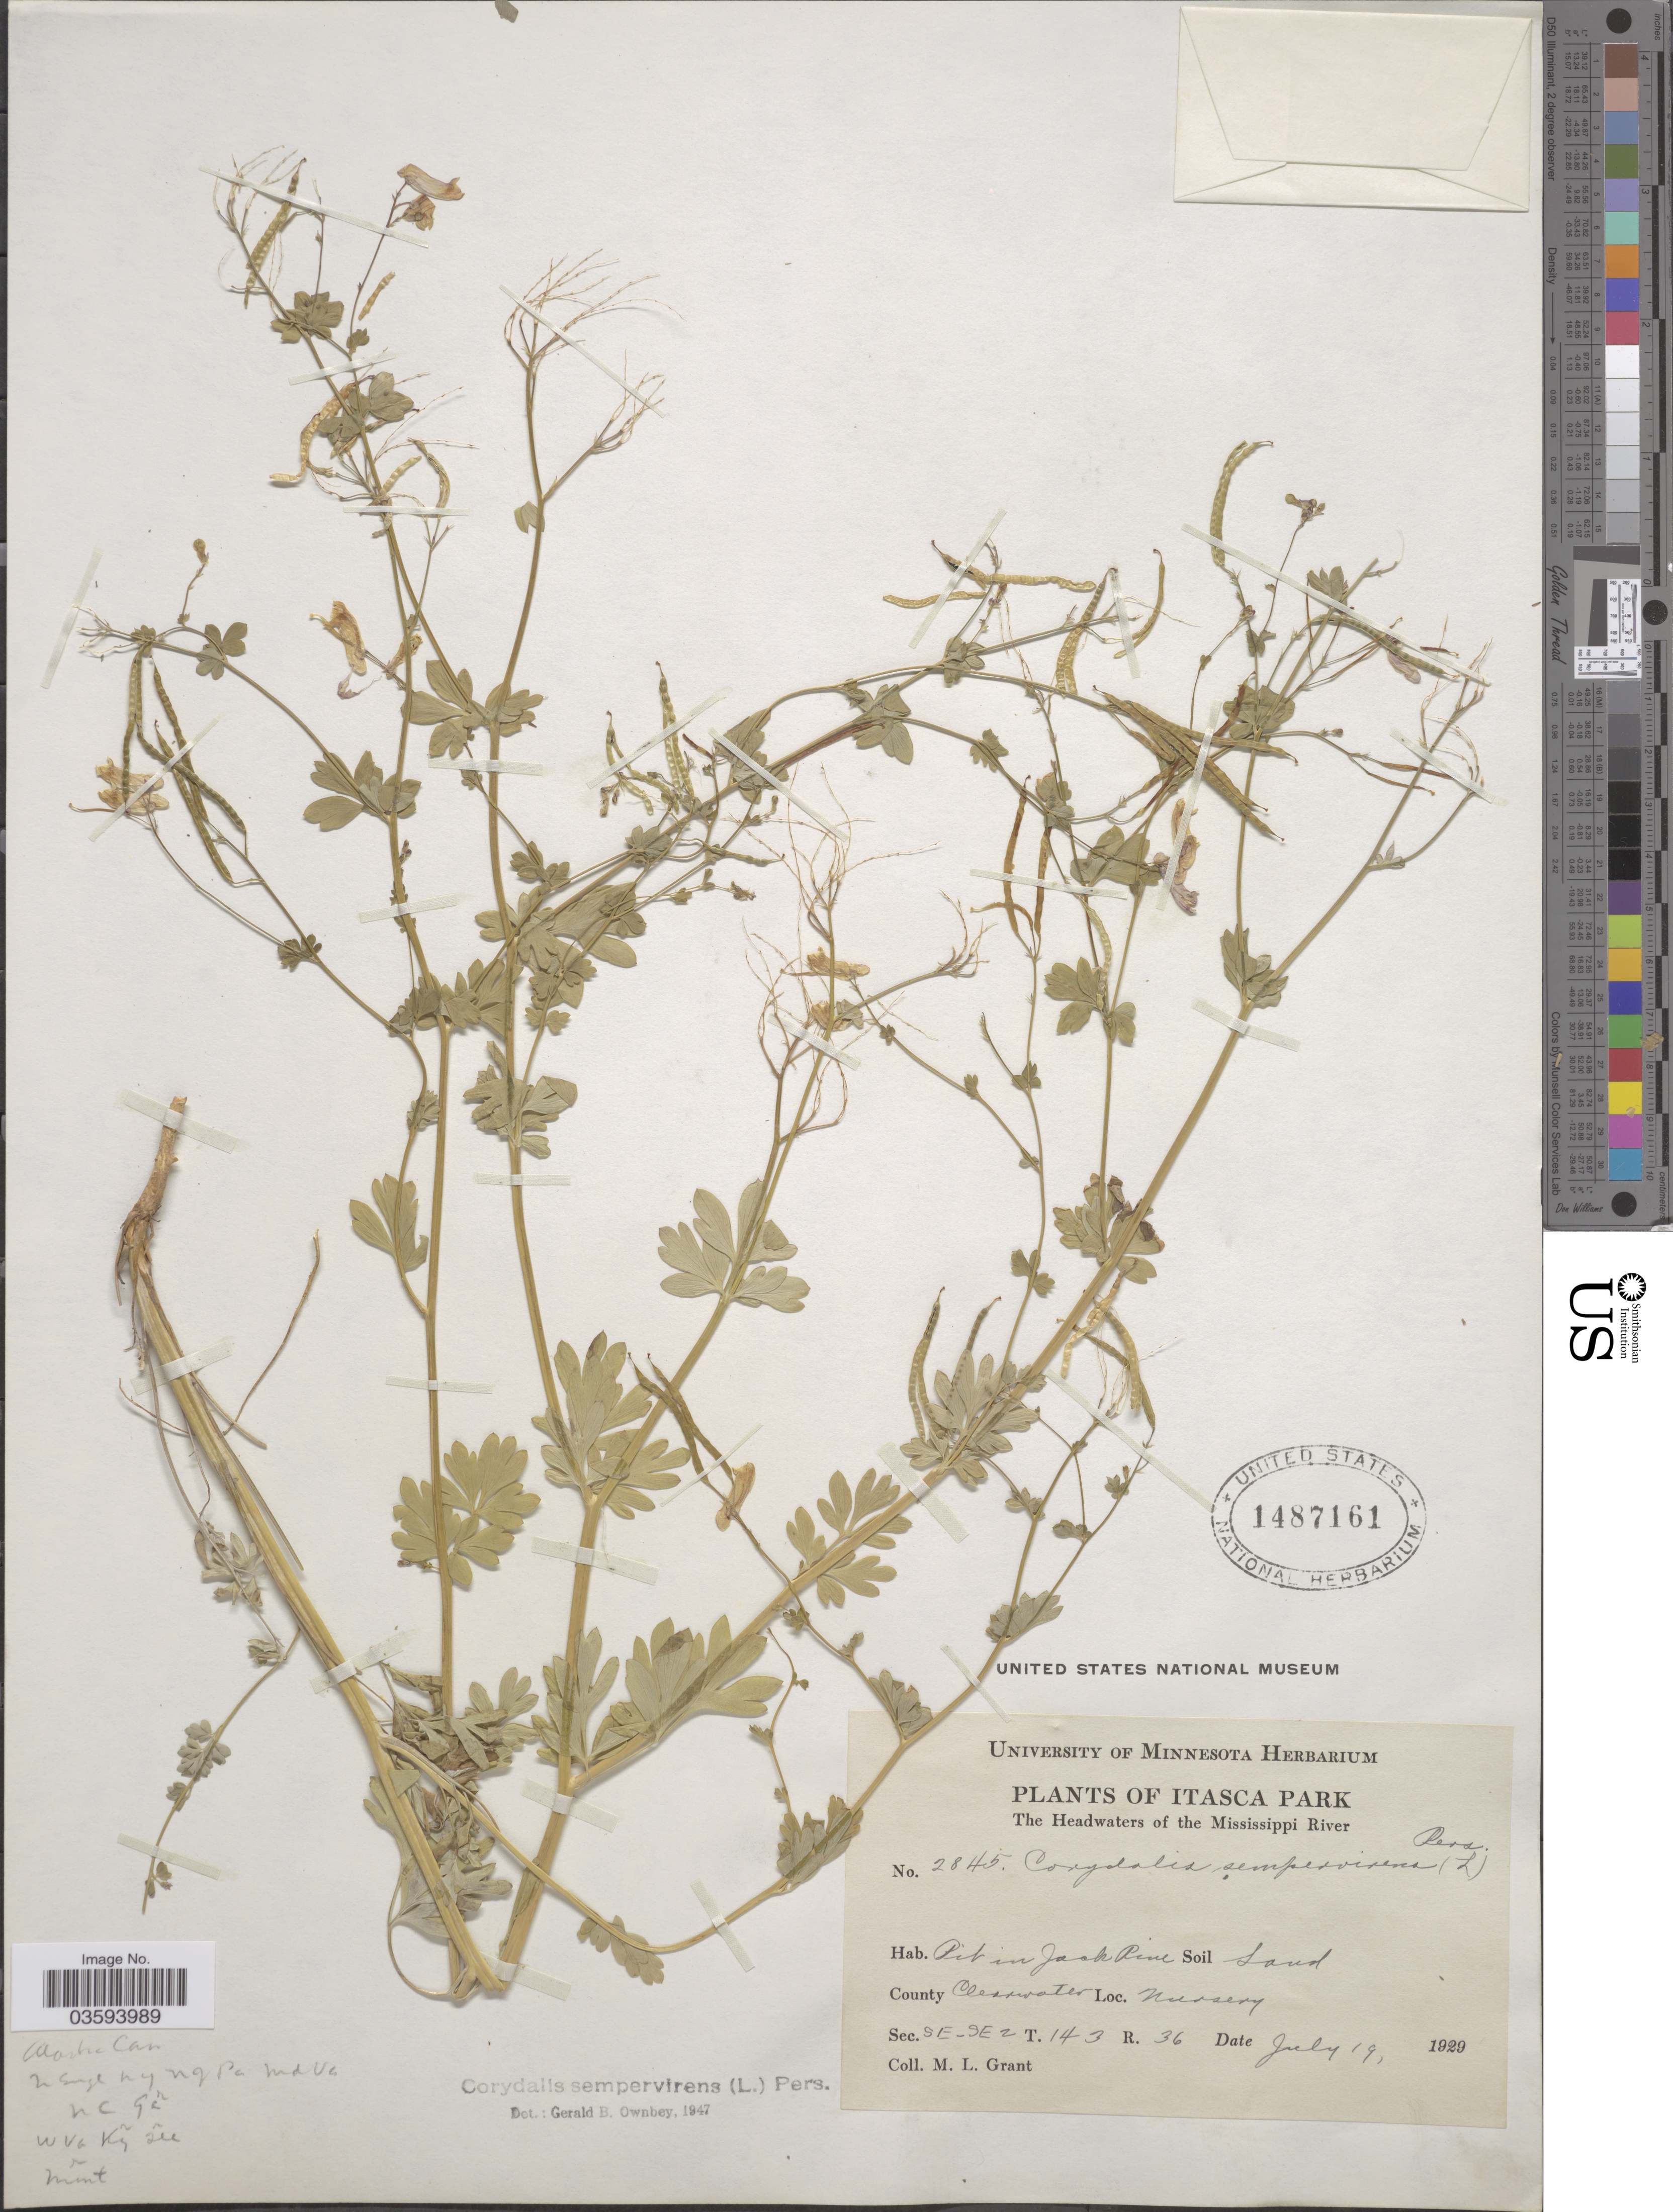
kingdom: Plantae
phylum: Tracheophyta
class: Magnoliopsida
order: Ranunculales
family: Papaveraceae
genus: Capnoides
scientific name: Capnoides sempervirens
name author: (L.) Borkh.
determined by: Strong, M. T., (US), Smithsonian Institution - National Museum of Natural History (UNITED STATES)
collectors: M. L. Grant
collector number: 2845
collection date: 1929-07-19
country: United States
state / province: Minnesota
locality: Itasca Park. The Headwaters of the Mississippi River. Pit in Jack Pine. County Cleanwater. Nursery. Sec. SE-SE2 T. 143 R. 36.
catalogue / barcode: US 1487161